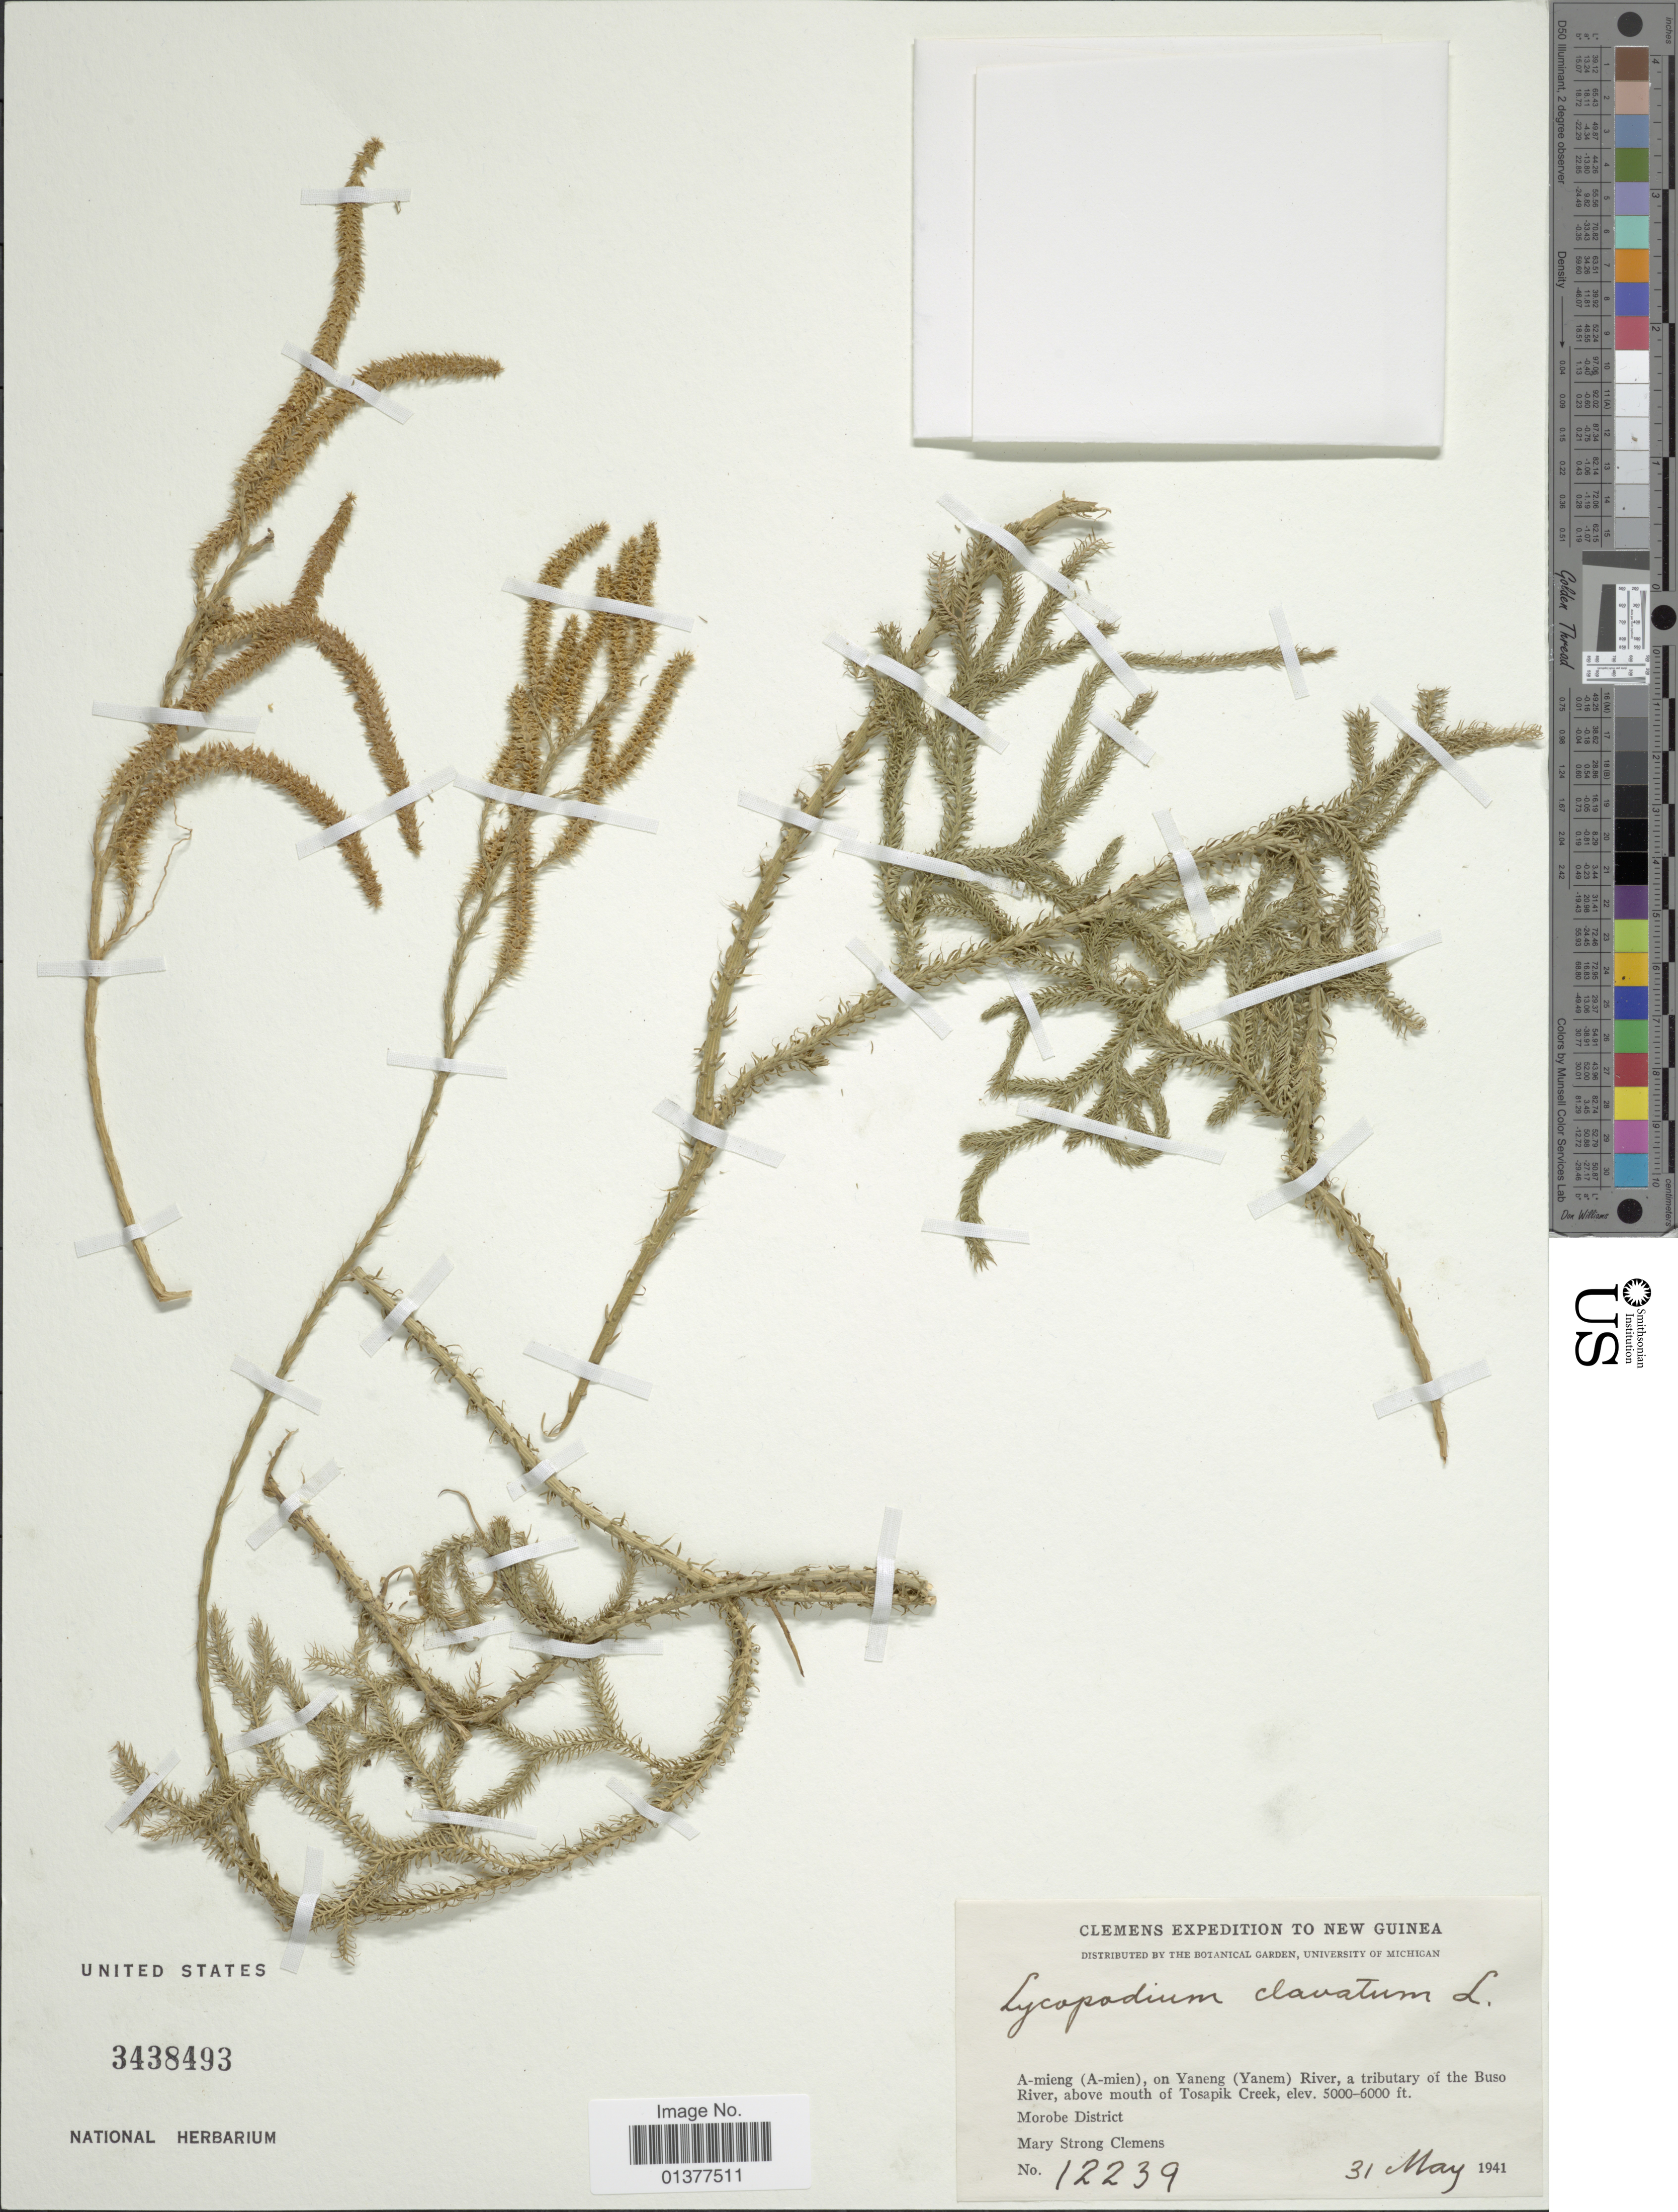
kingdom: Plantae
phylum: Tracheophyta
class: Lycopodiopsida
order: Lycopodiales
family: Lycopodiaceae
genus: Lycopodium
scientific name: Lycopodium clavatum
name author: L.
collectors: M. S. Clemens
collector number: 12239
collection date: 1941-05-31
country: Papua New Guinea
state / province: Morobe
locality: A-mieng(A-mien) on Yaneng(Yanem) river, a tributary of the Buso River, above mouth of Tosapik Creek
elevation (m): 1524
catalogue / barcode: US 3438493